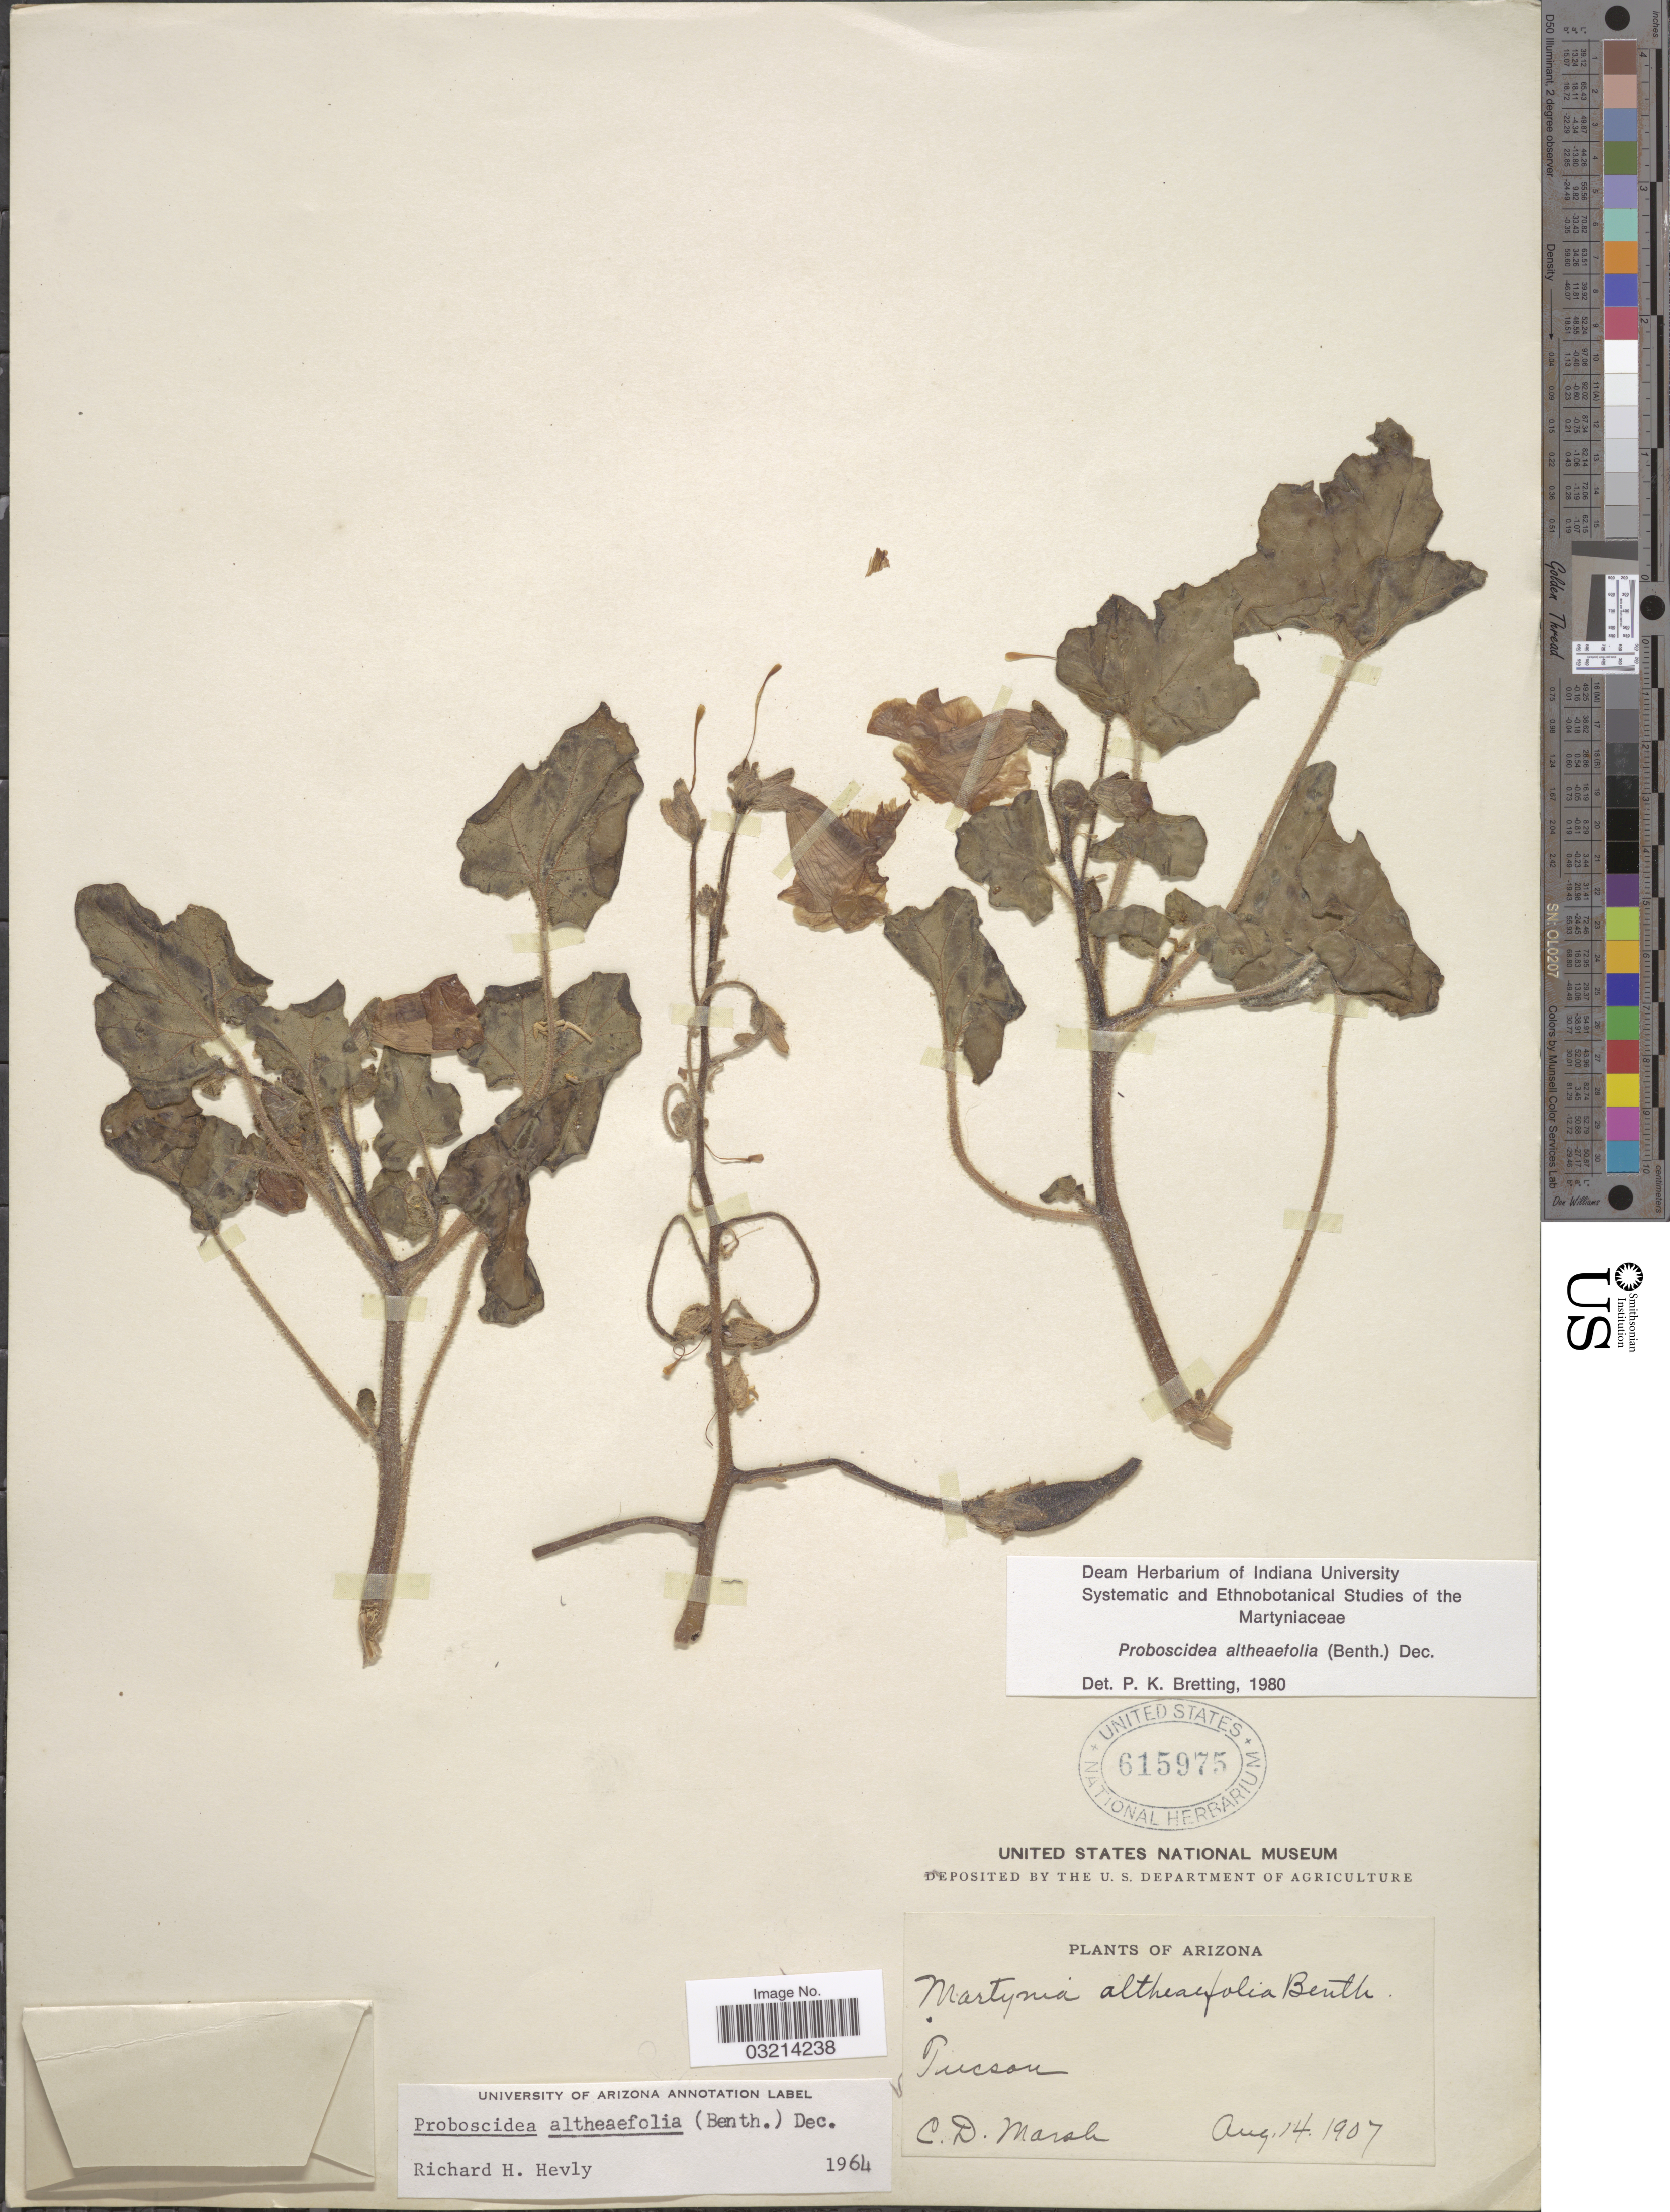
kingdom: Plantae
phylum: Tracheophyta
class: Magnoliopsida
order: Lamiales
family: Martyniaceae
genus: Proboscidea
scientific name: Proboscidea althaeifolia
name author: (Benth.) Decne.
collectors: C. D. Marsh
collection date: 1907-08-14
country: United States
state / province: Arizona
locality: Tucson.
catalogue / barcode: US 615975